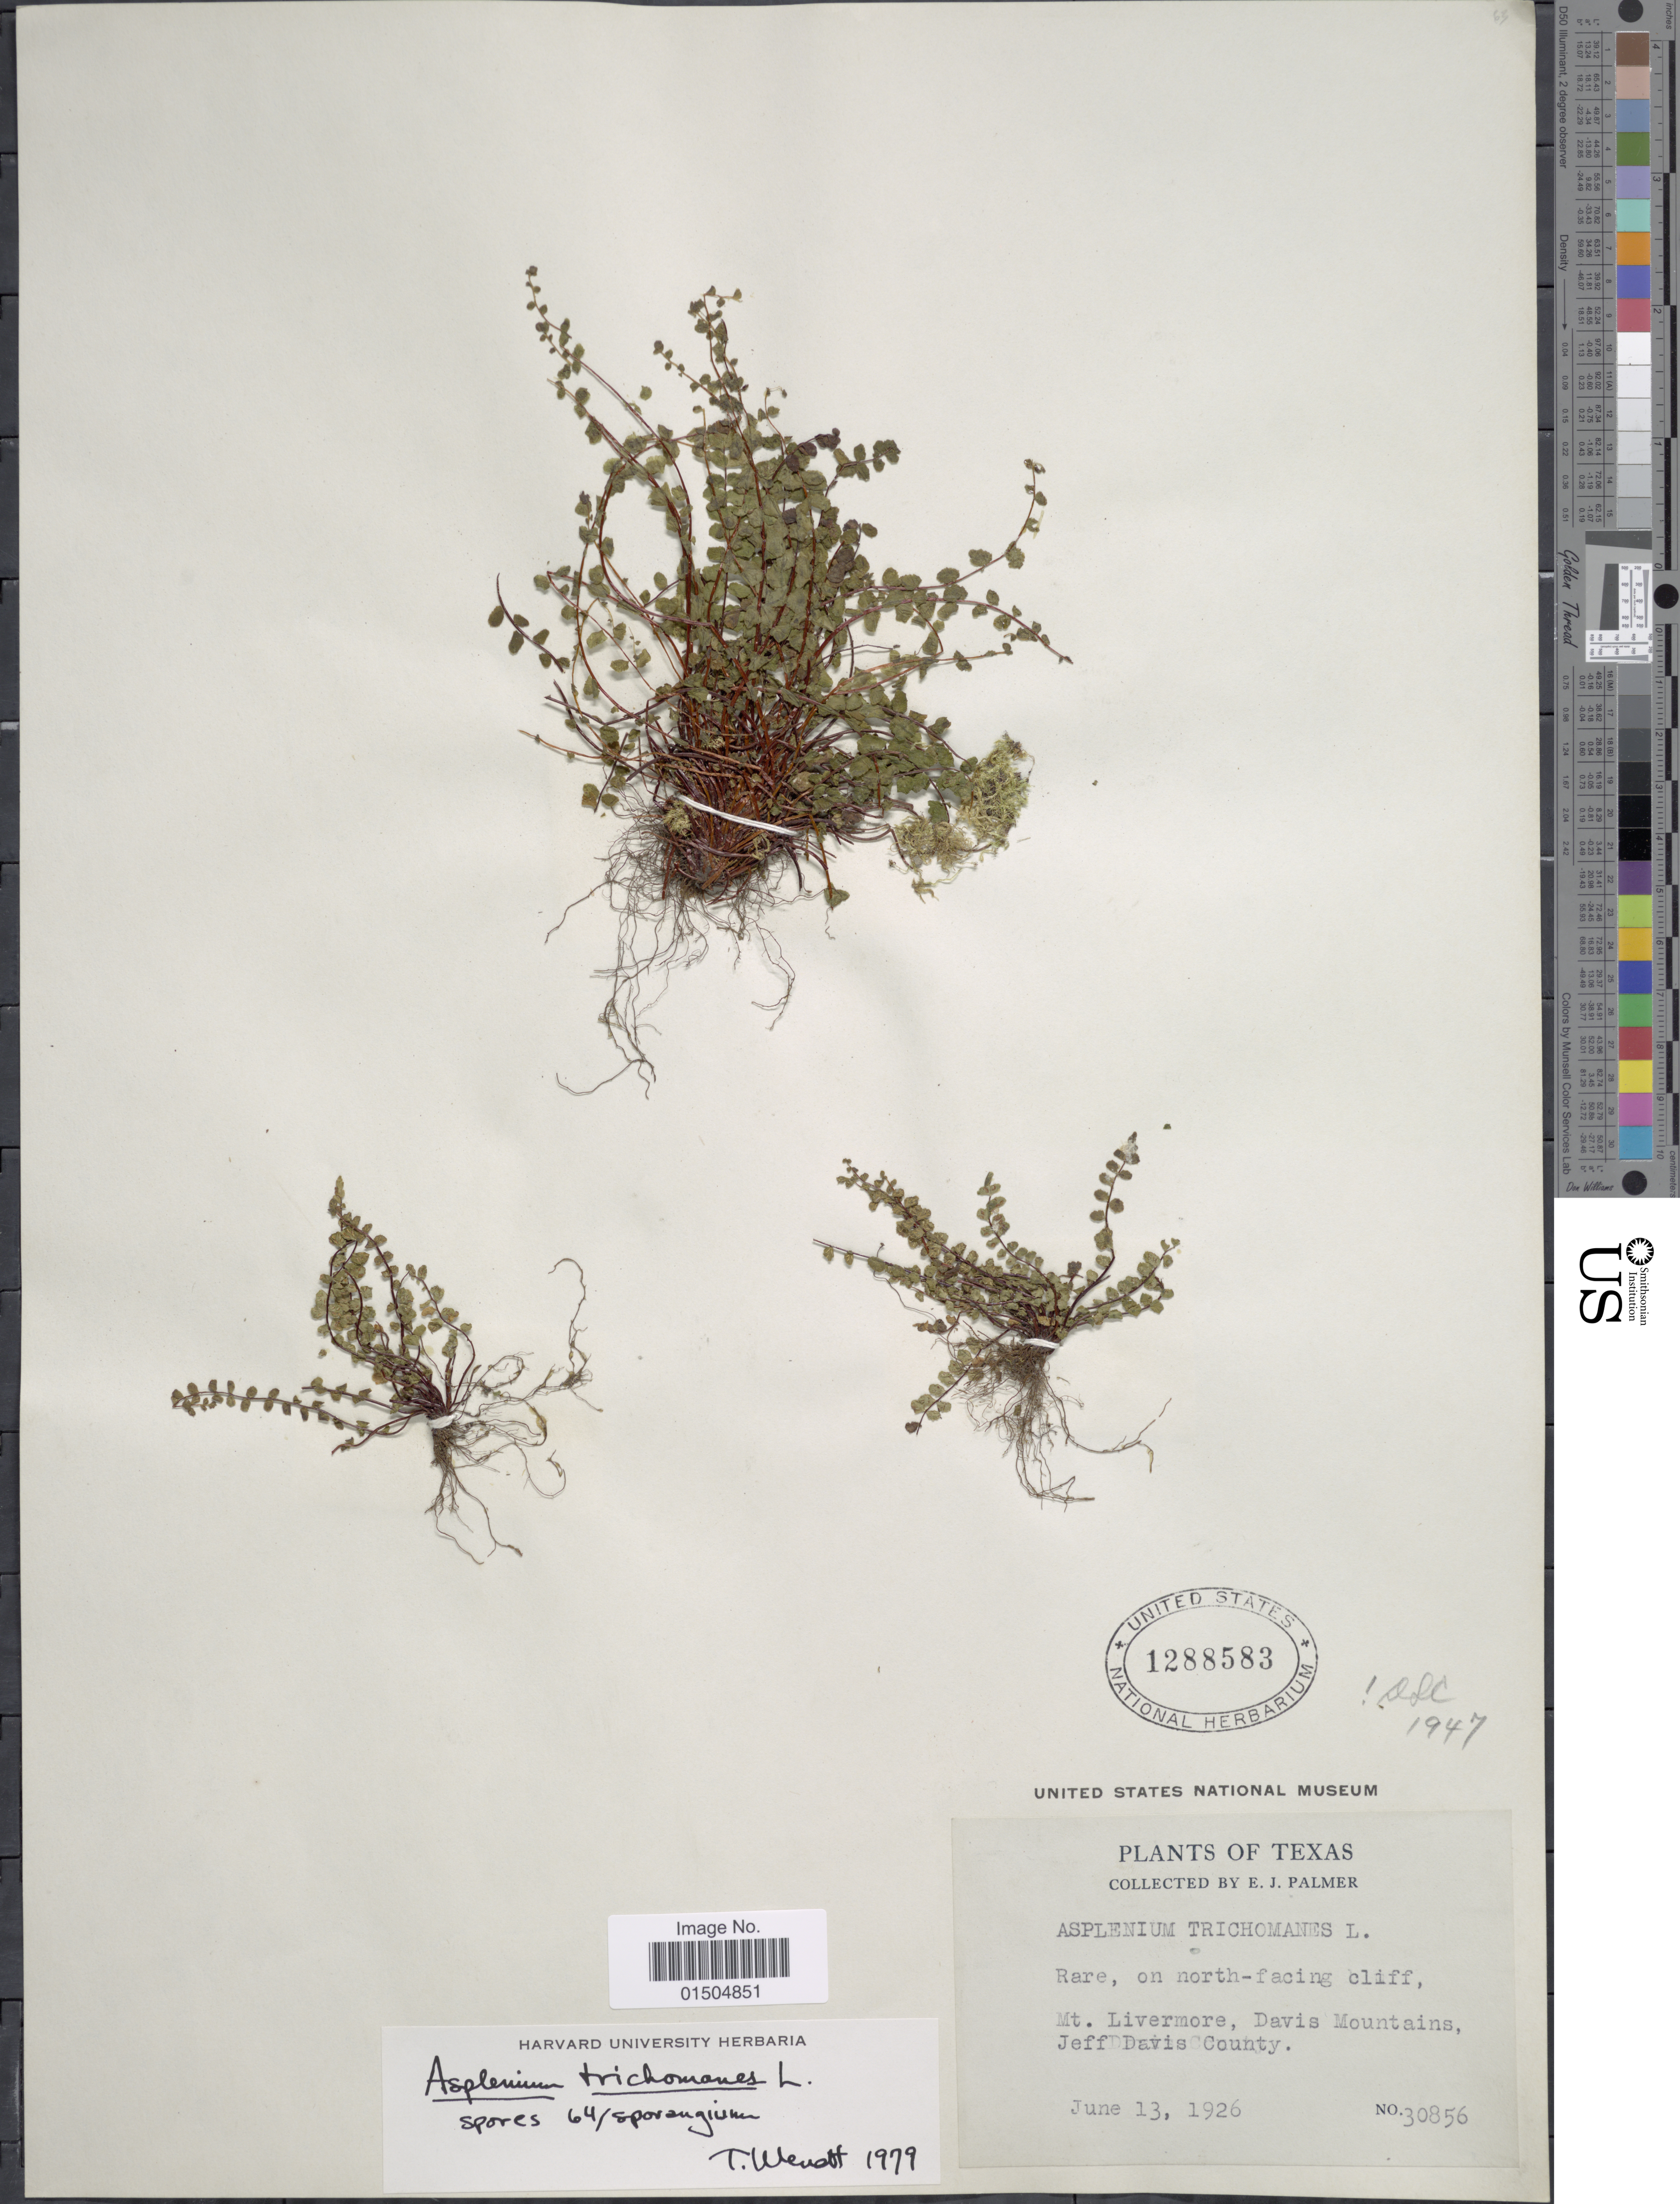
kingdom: Plantae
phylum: Tracheophyta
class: Polypodiopsida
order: Polypodiales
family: Aspleniaceae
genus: Asplenium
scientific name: Asplenium trichomanes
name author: L.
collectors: E. J. Palmer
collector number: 30856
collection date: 1926-06-13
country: United States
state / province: Texas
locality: Rare, on north-facing cliff, Mt. Livermore, Davis Mountains, Jeff Davis County.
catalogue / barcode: US 1288583